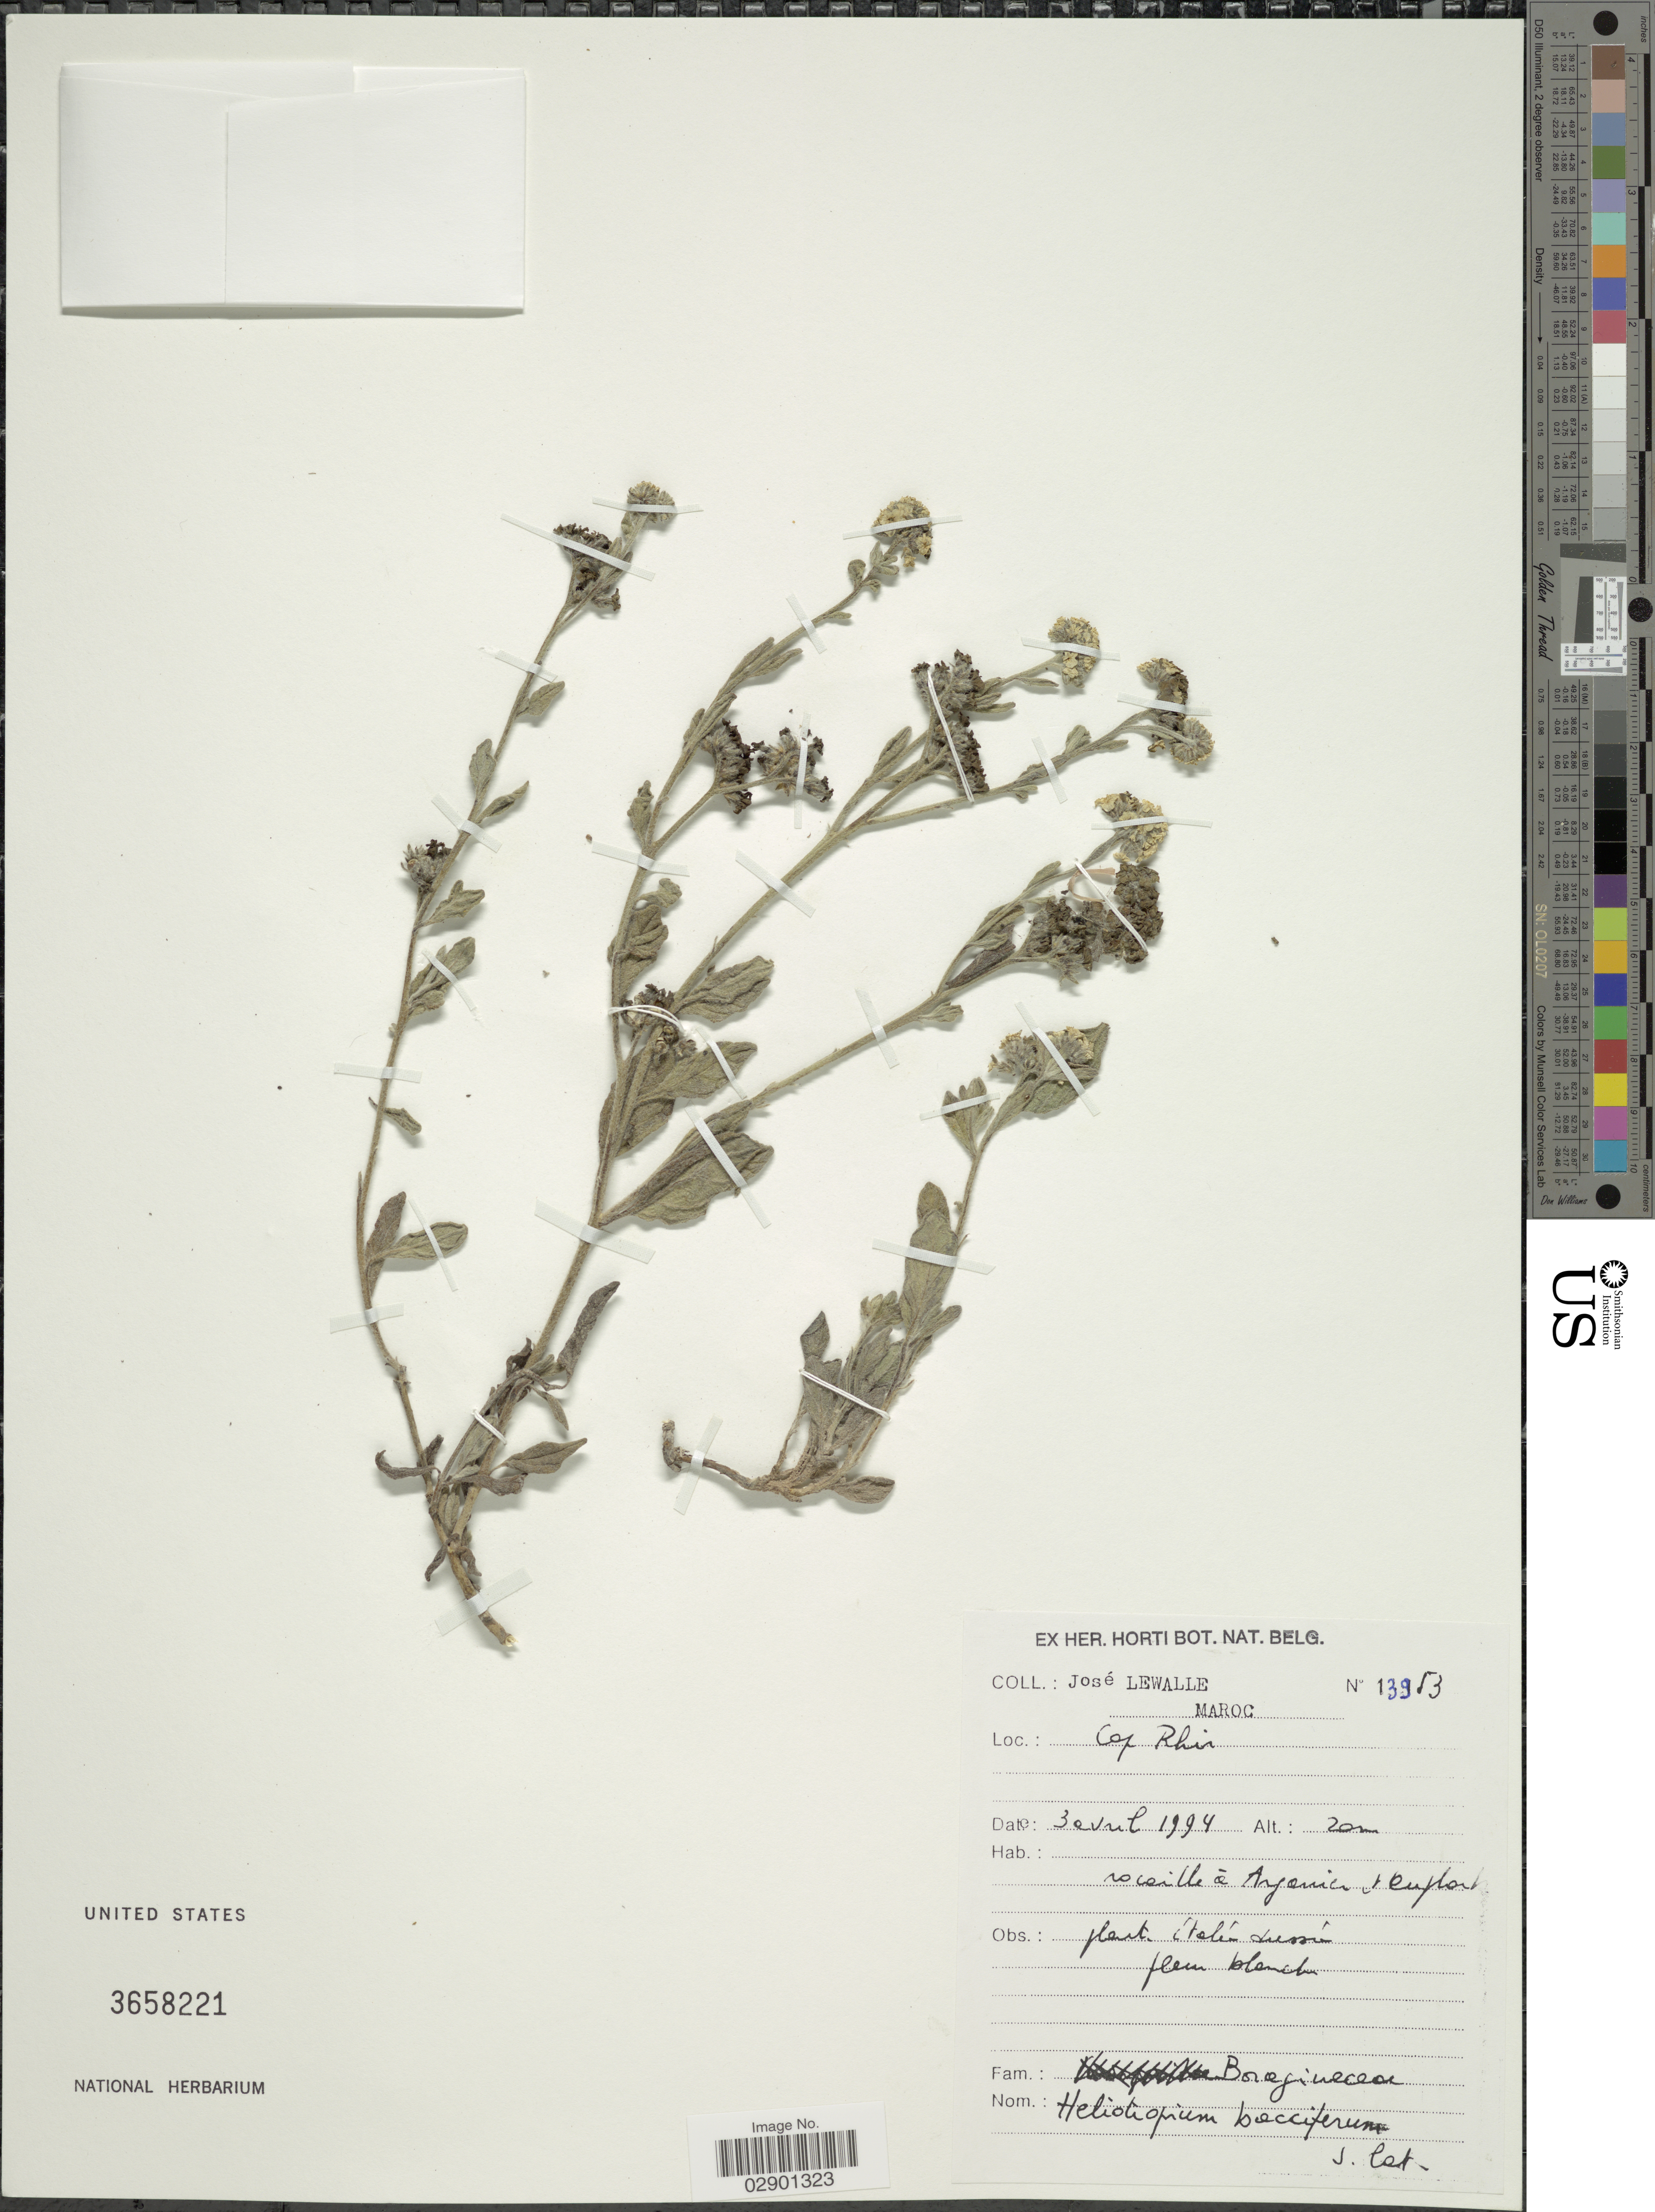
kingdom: Plantae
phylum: Tracheophyta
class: Magnoliopsida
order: Boraginales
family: Heliotropiaceae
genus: Heliotropium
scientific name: Heliotropium bacciferum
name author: Forssk.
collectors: J. Lewalle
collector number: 13953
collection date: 1994-04-03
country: Morocco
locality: Cap Rhir.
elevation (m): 20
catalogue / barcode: US 3658221